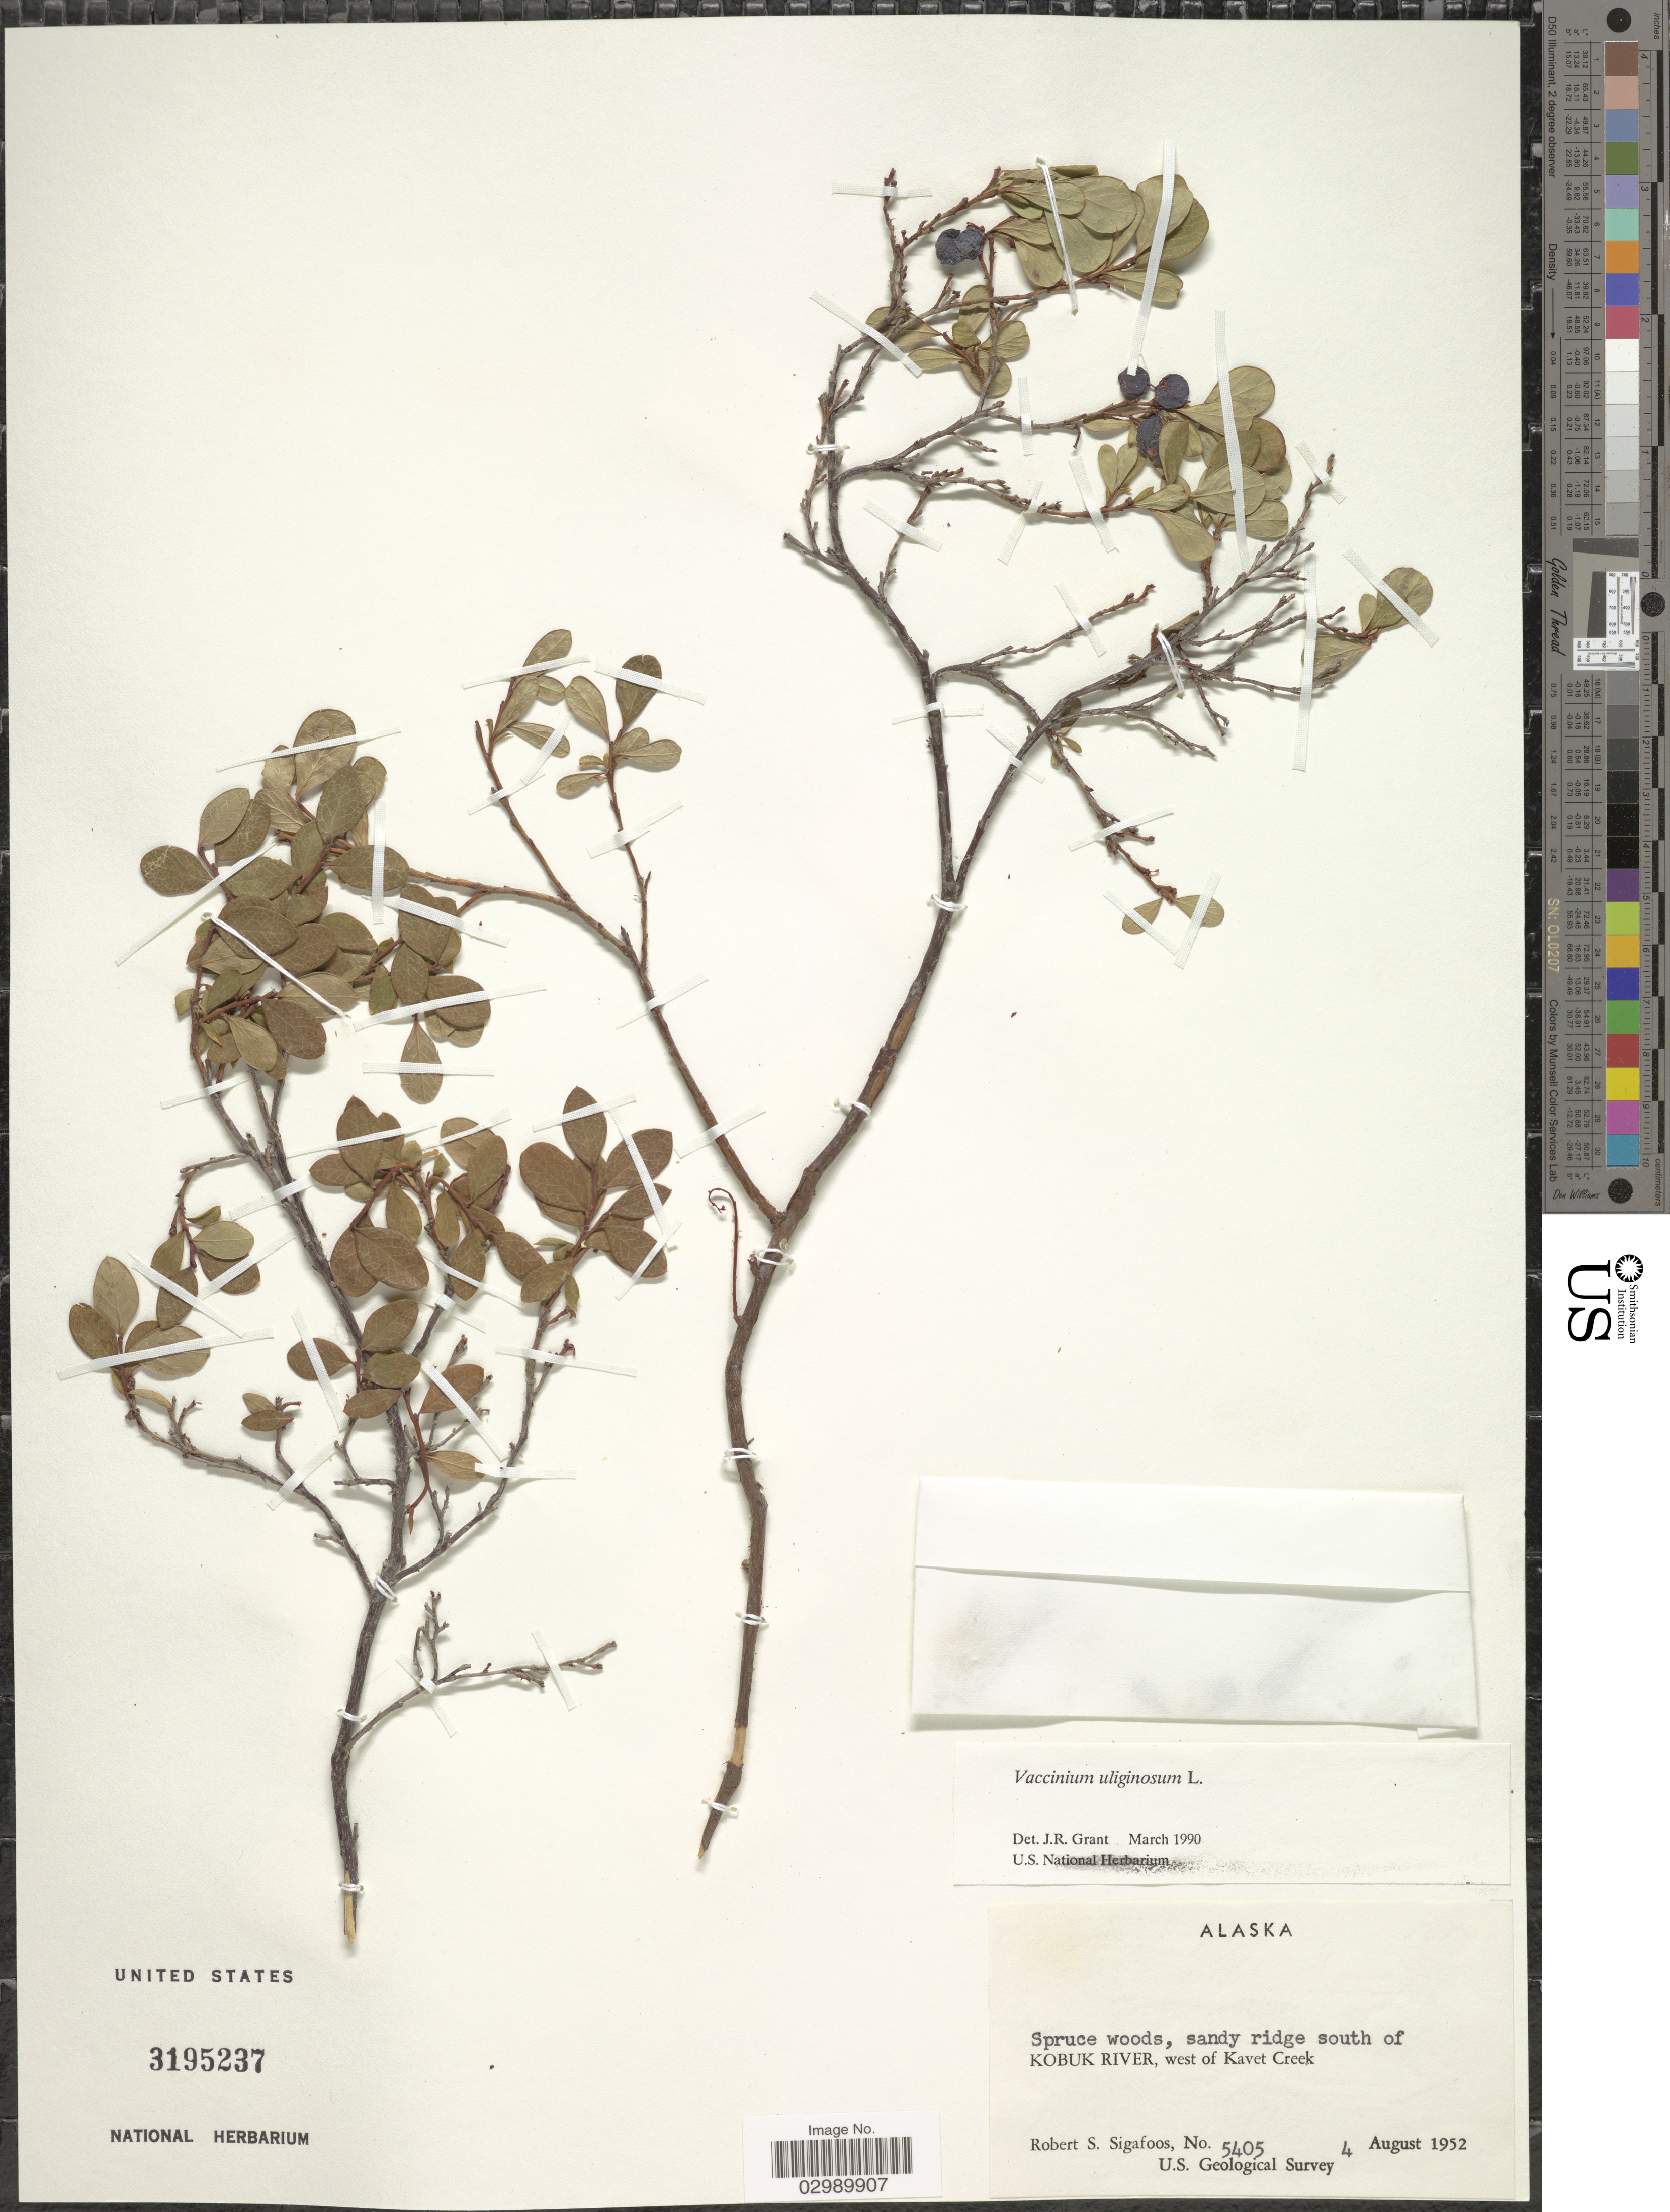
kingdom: Plantae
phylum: Tracheophyta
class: Magnoliopsida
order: Ericales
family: Ericaceae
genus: Vaccinium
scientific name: Vaccinium uliginosum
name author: L.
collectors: R. Sigafoos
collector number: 5405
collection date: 1952-08-04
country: United States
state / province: Alaska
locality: Sandy ridge south of Kobuk River, west of Kavet Creek.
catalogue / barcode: US 3195237